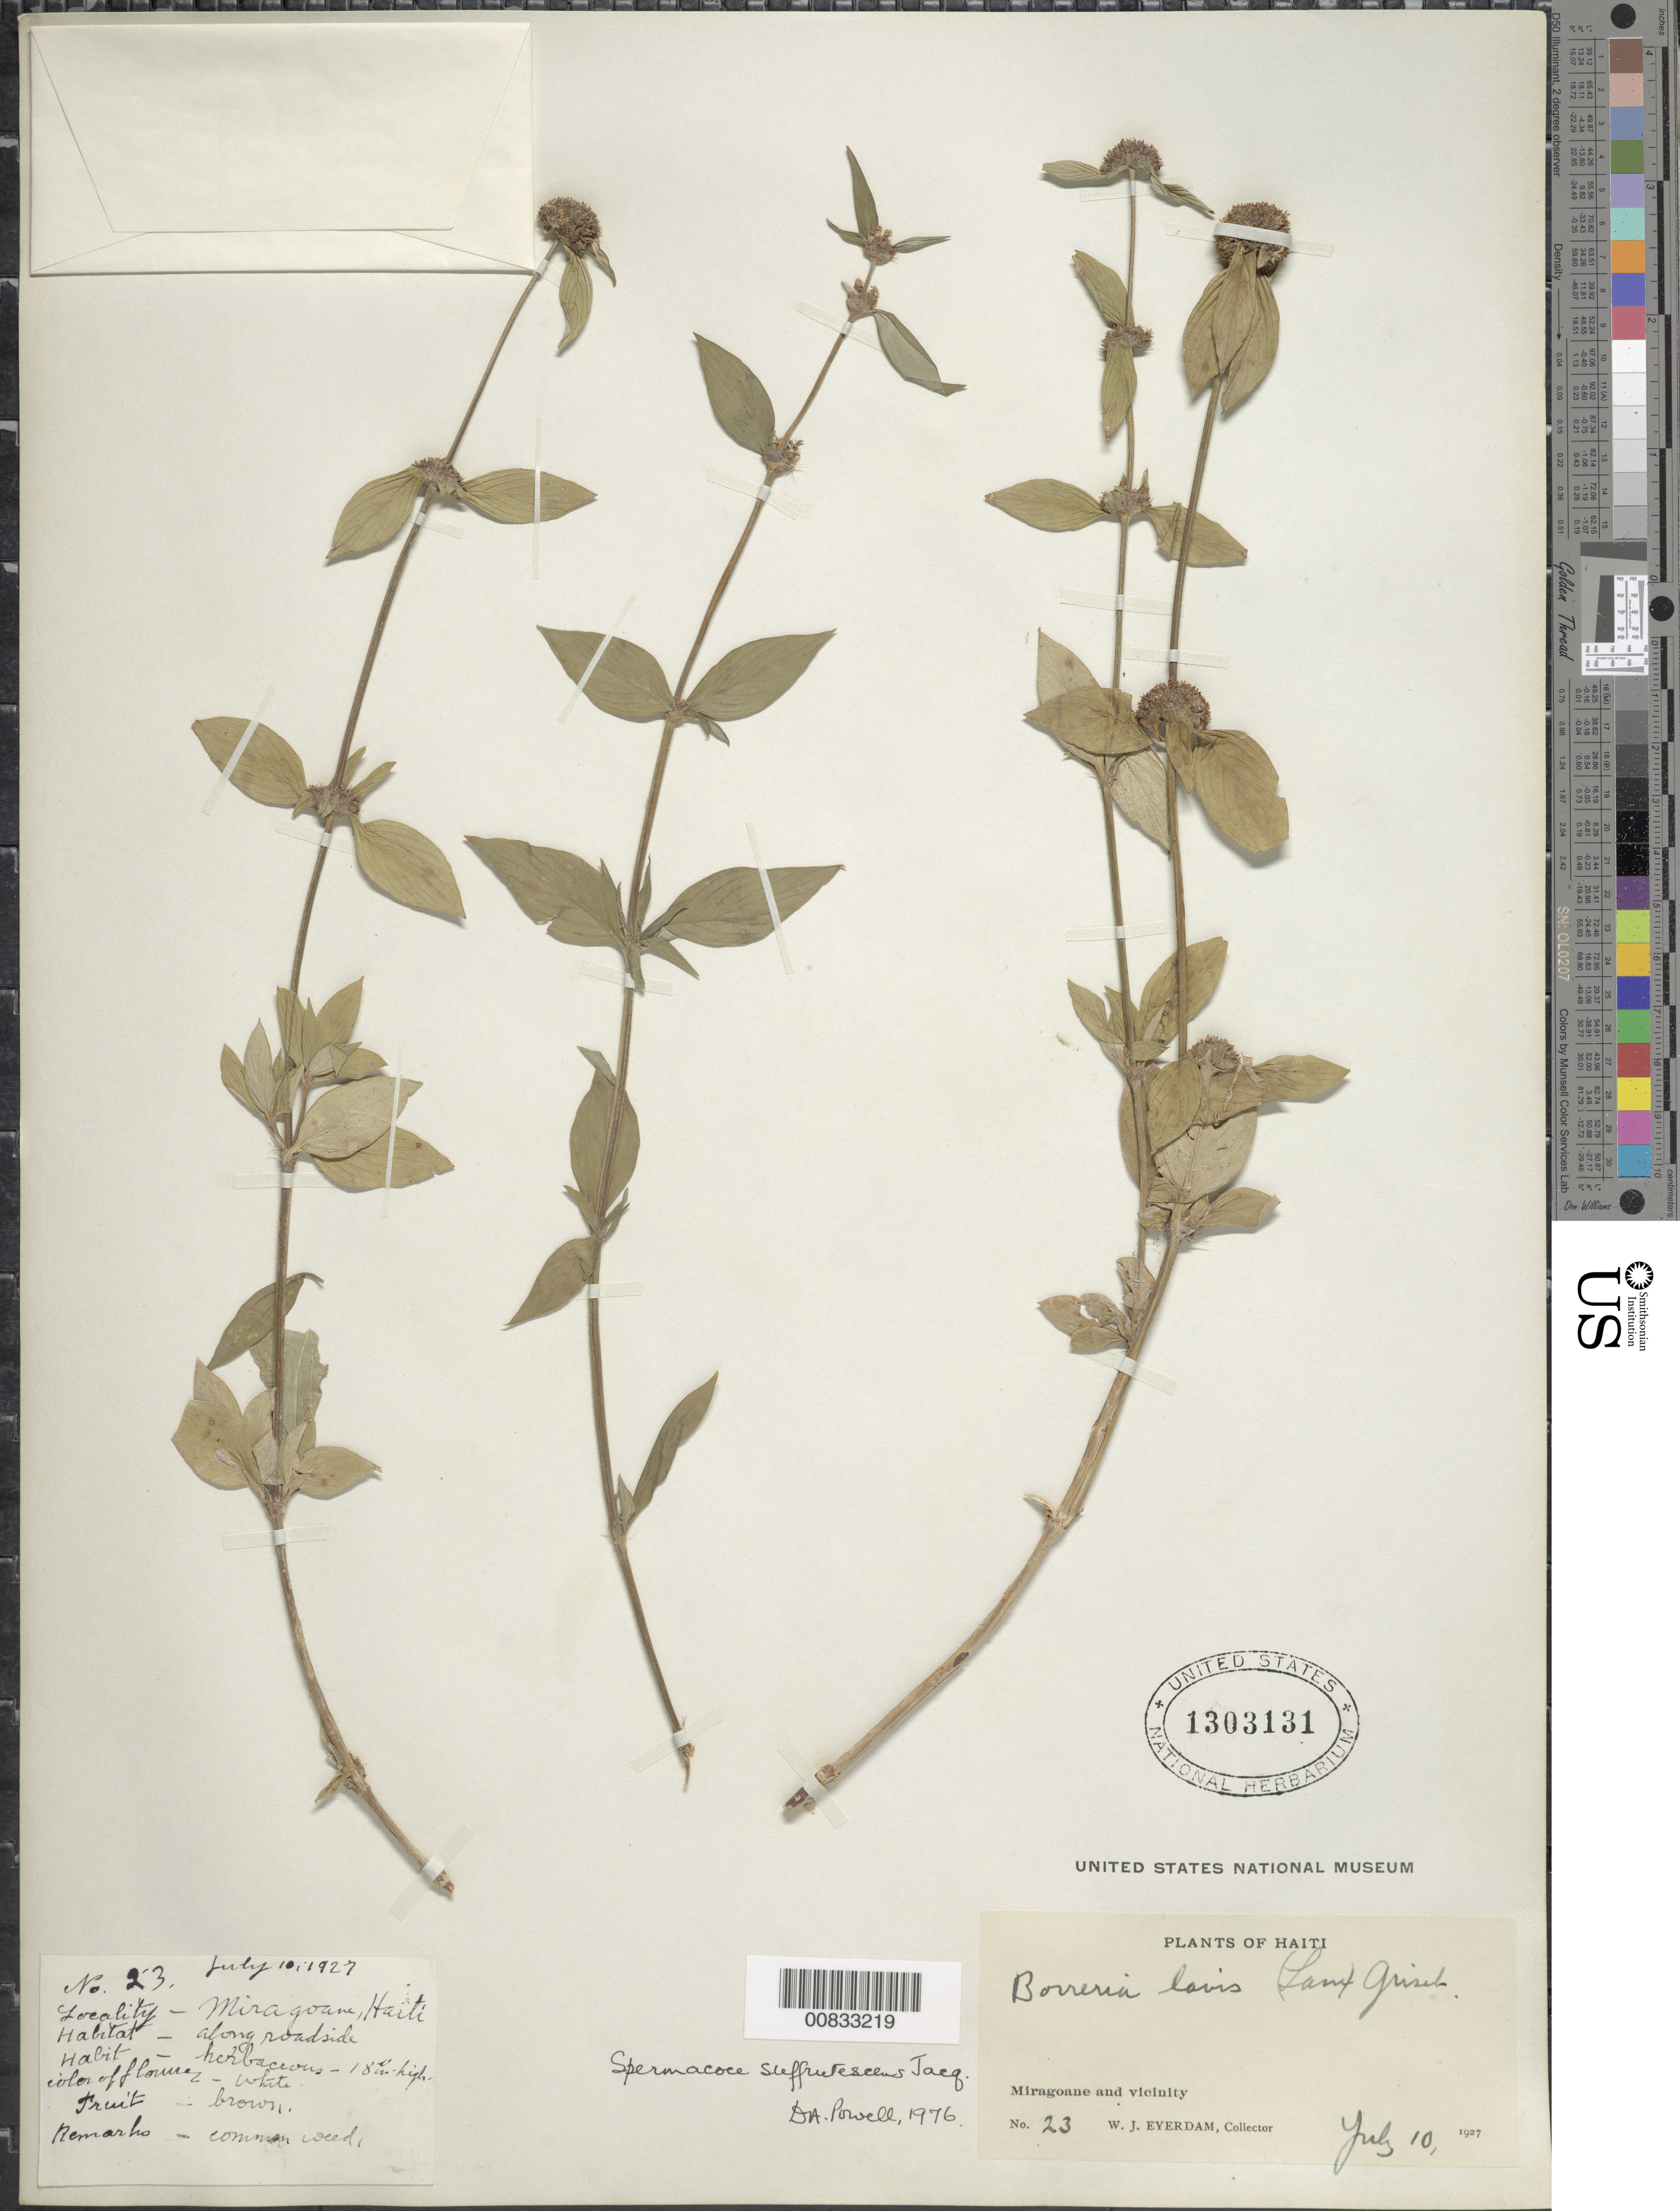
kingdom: Plantae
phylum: Tracheophyta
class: Magnoliopsida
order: Gentianales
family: Rubiaceae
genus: Spermacoce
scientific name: Spermacoce remota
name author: Lam.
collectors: W. J. Eyerdam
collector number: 23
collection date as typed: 10 Jul 1927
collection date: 1927-07-10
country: Haiti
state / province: Grand'Anse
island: Hispaniola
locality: Miragoane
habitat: Along roadside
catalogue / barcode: US 1303131